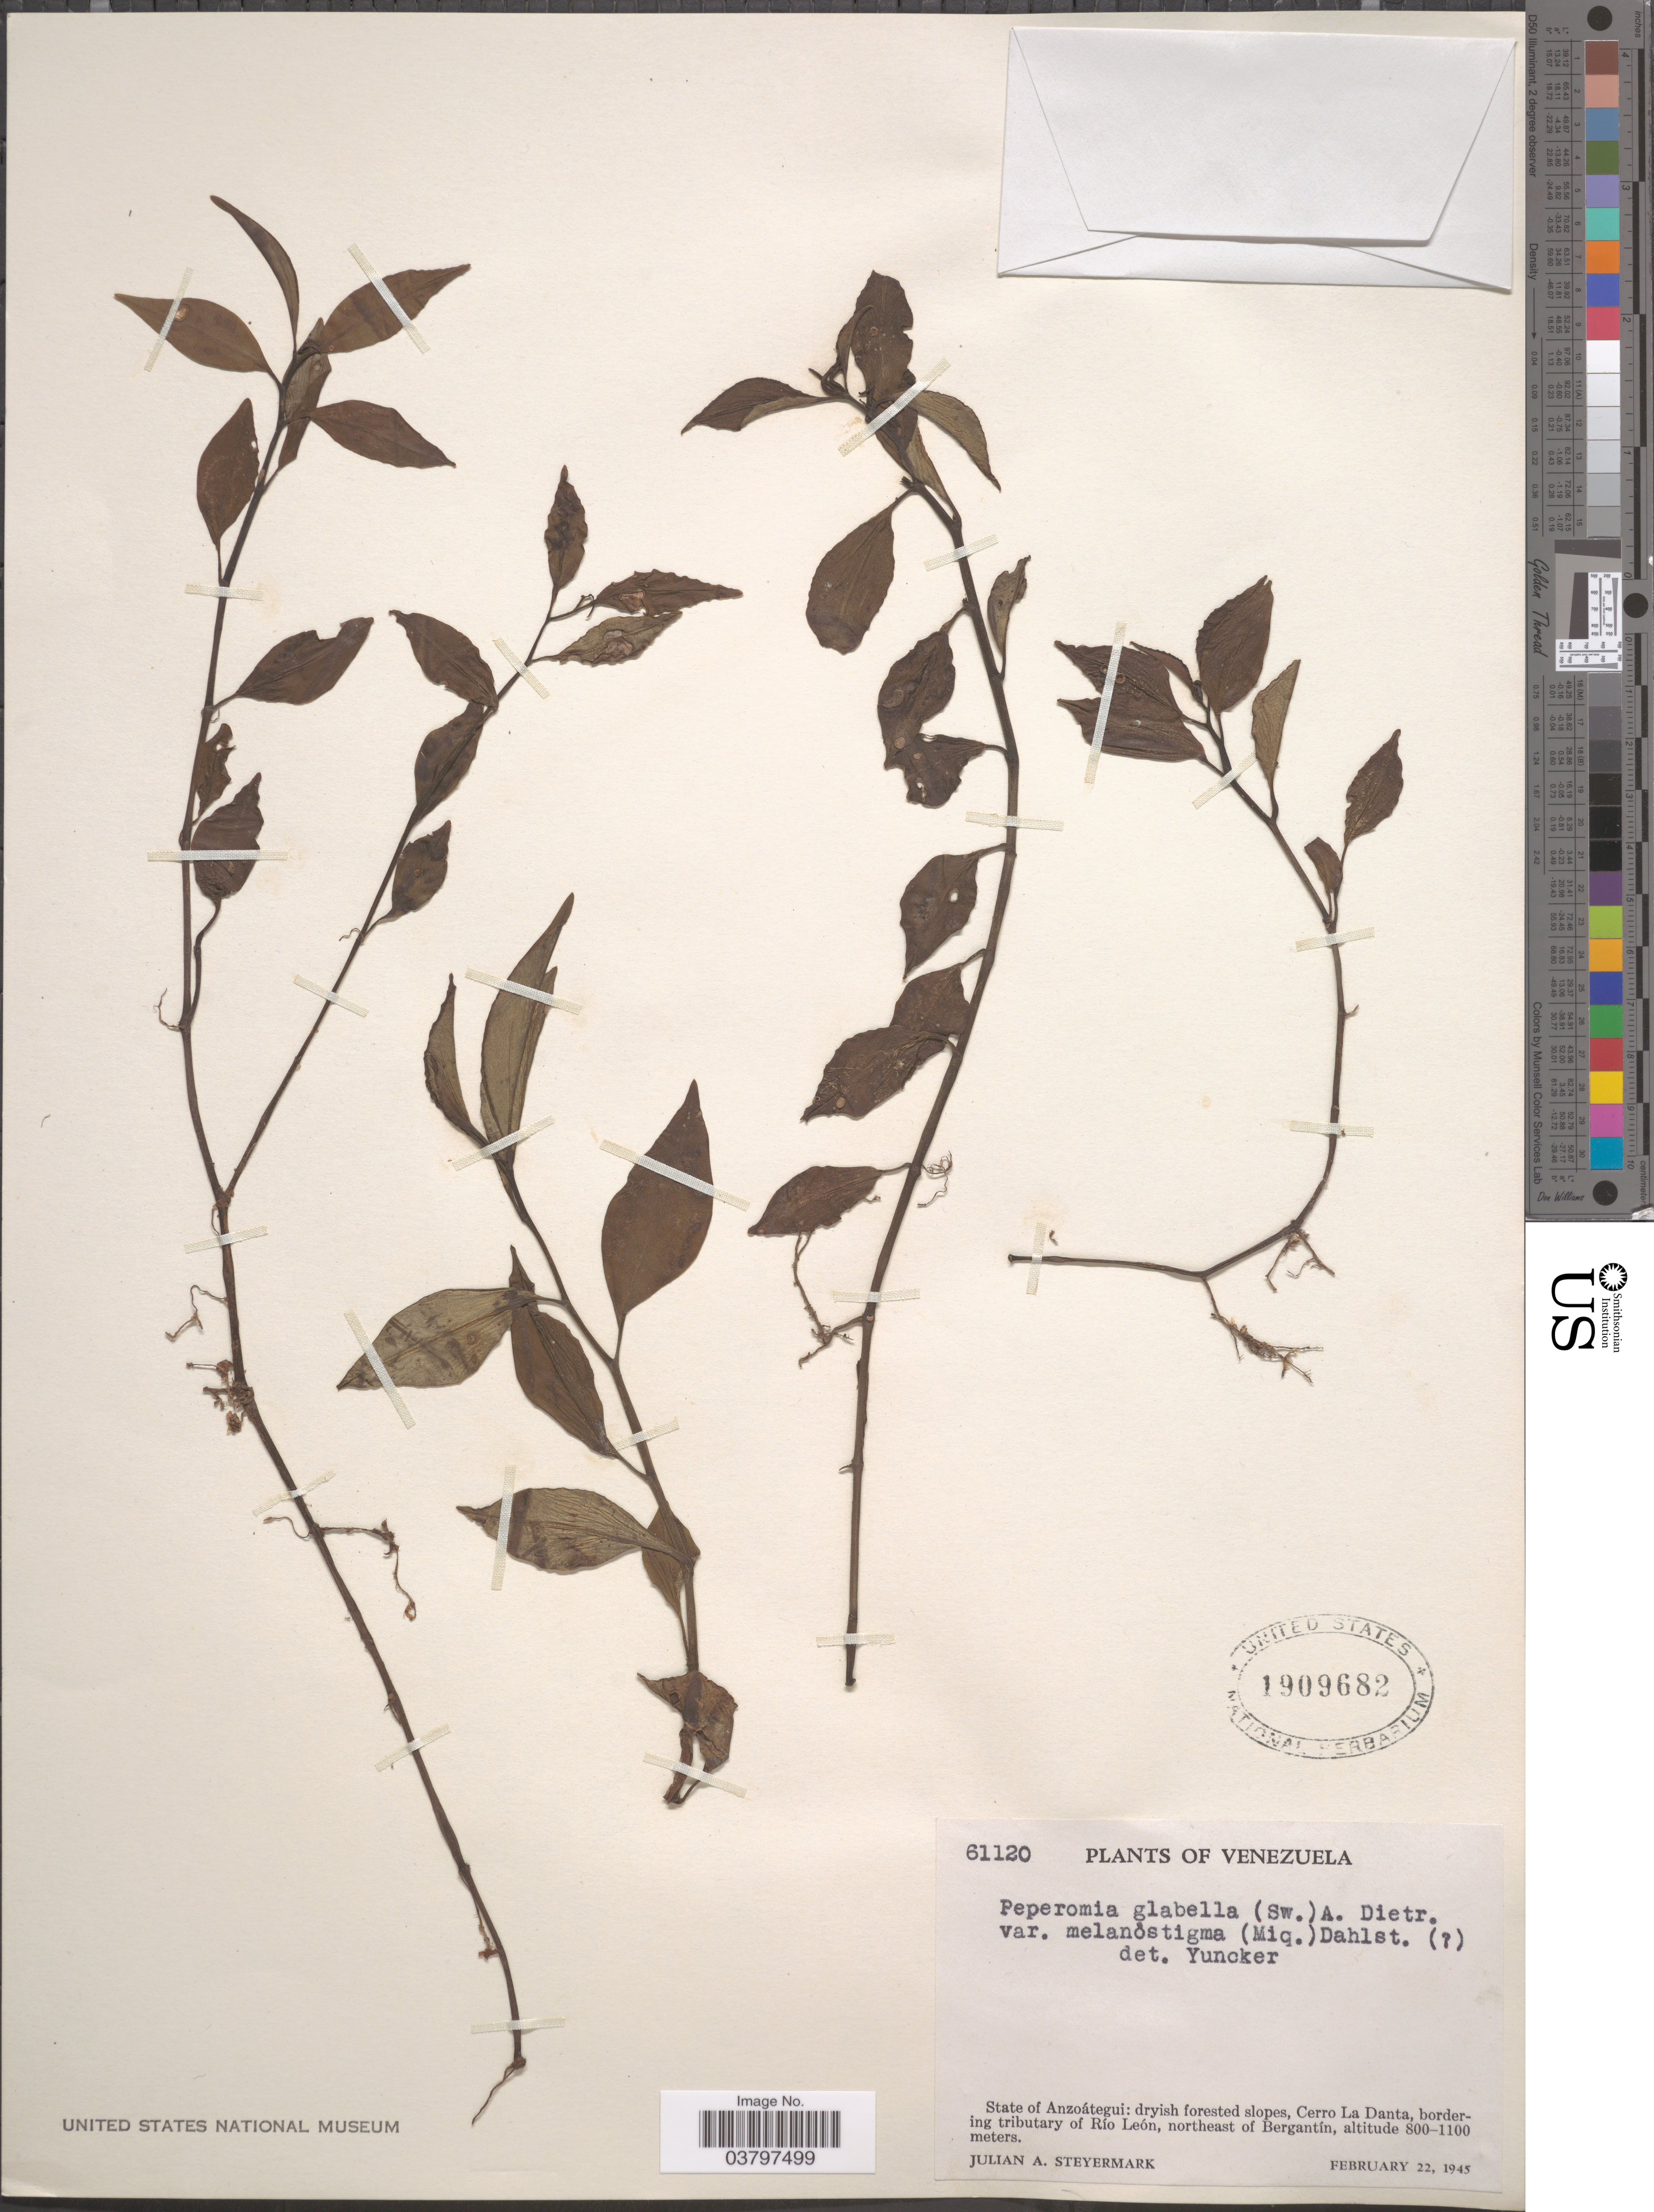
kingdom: Plantae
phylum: Tracheophyta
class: Magnoliopsida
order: Piperales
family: Piperaceae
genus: Peperomia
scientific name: Peperomia glabella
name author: (Sw.) A. Dietr.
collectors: J. Steyermark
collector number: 61120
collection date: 1945-02-22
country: Venezuela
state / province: Anzoategui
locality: Cerro La Danta, bordering tributary of Río León, northeast of Bergantín.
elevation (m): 800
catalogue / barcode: US 1909682